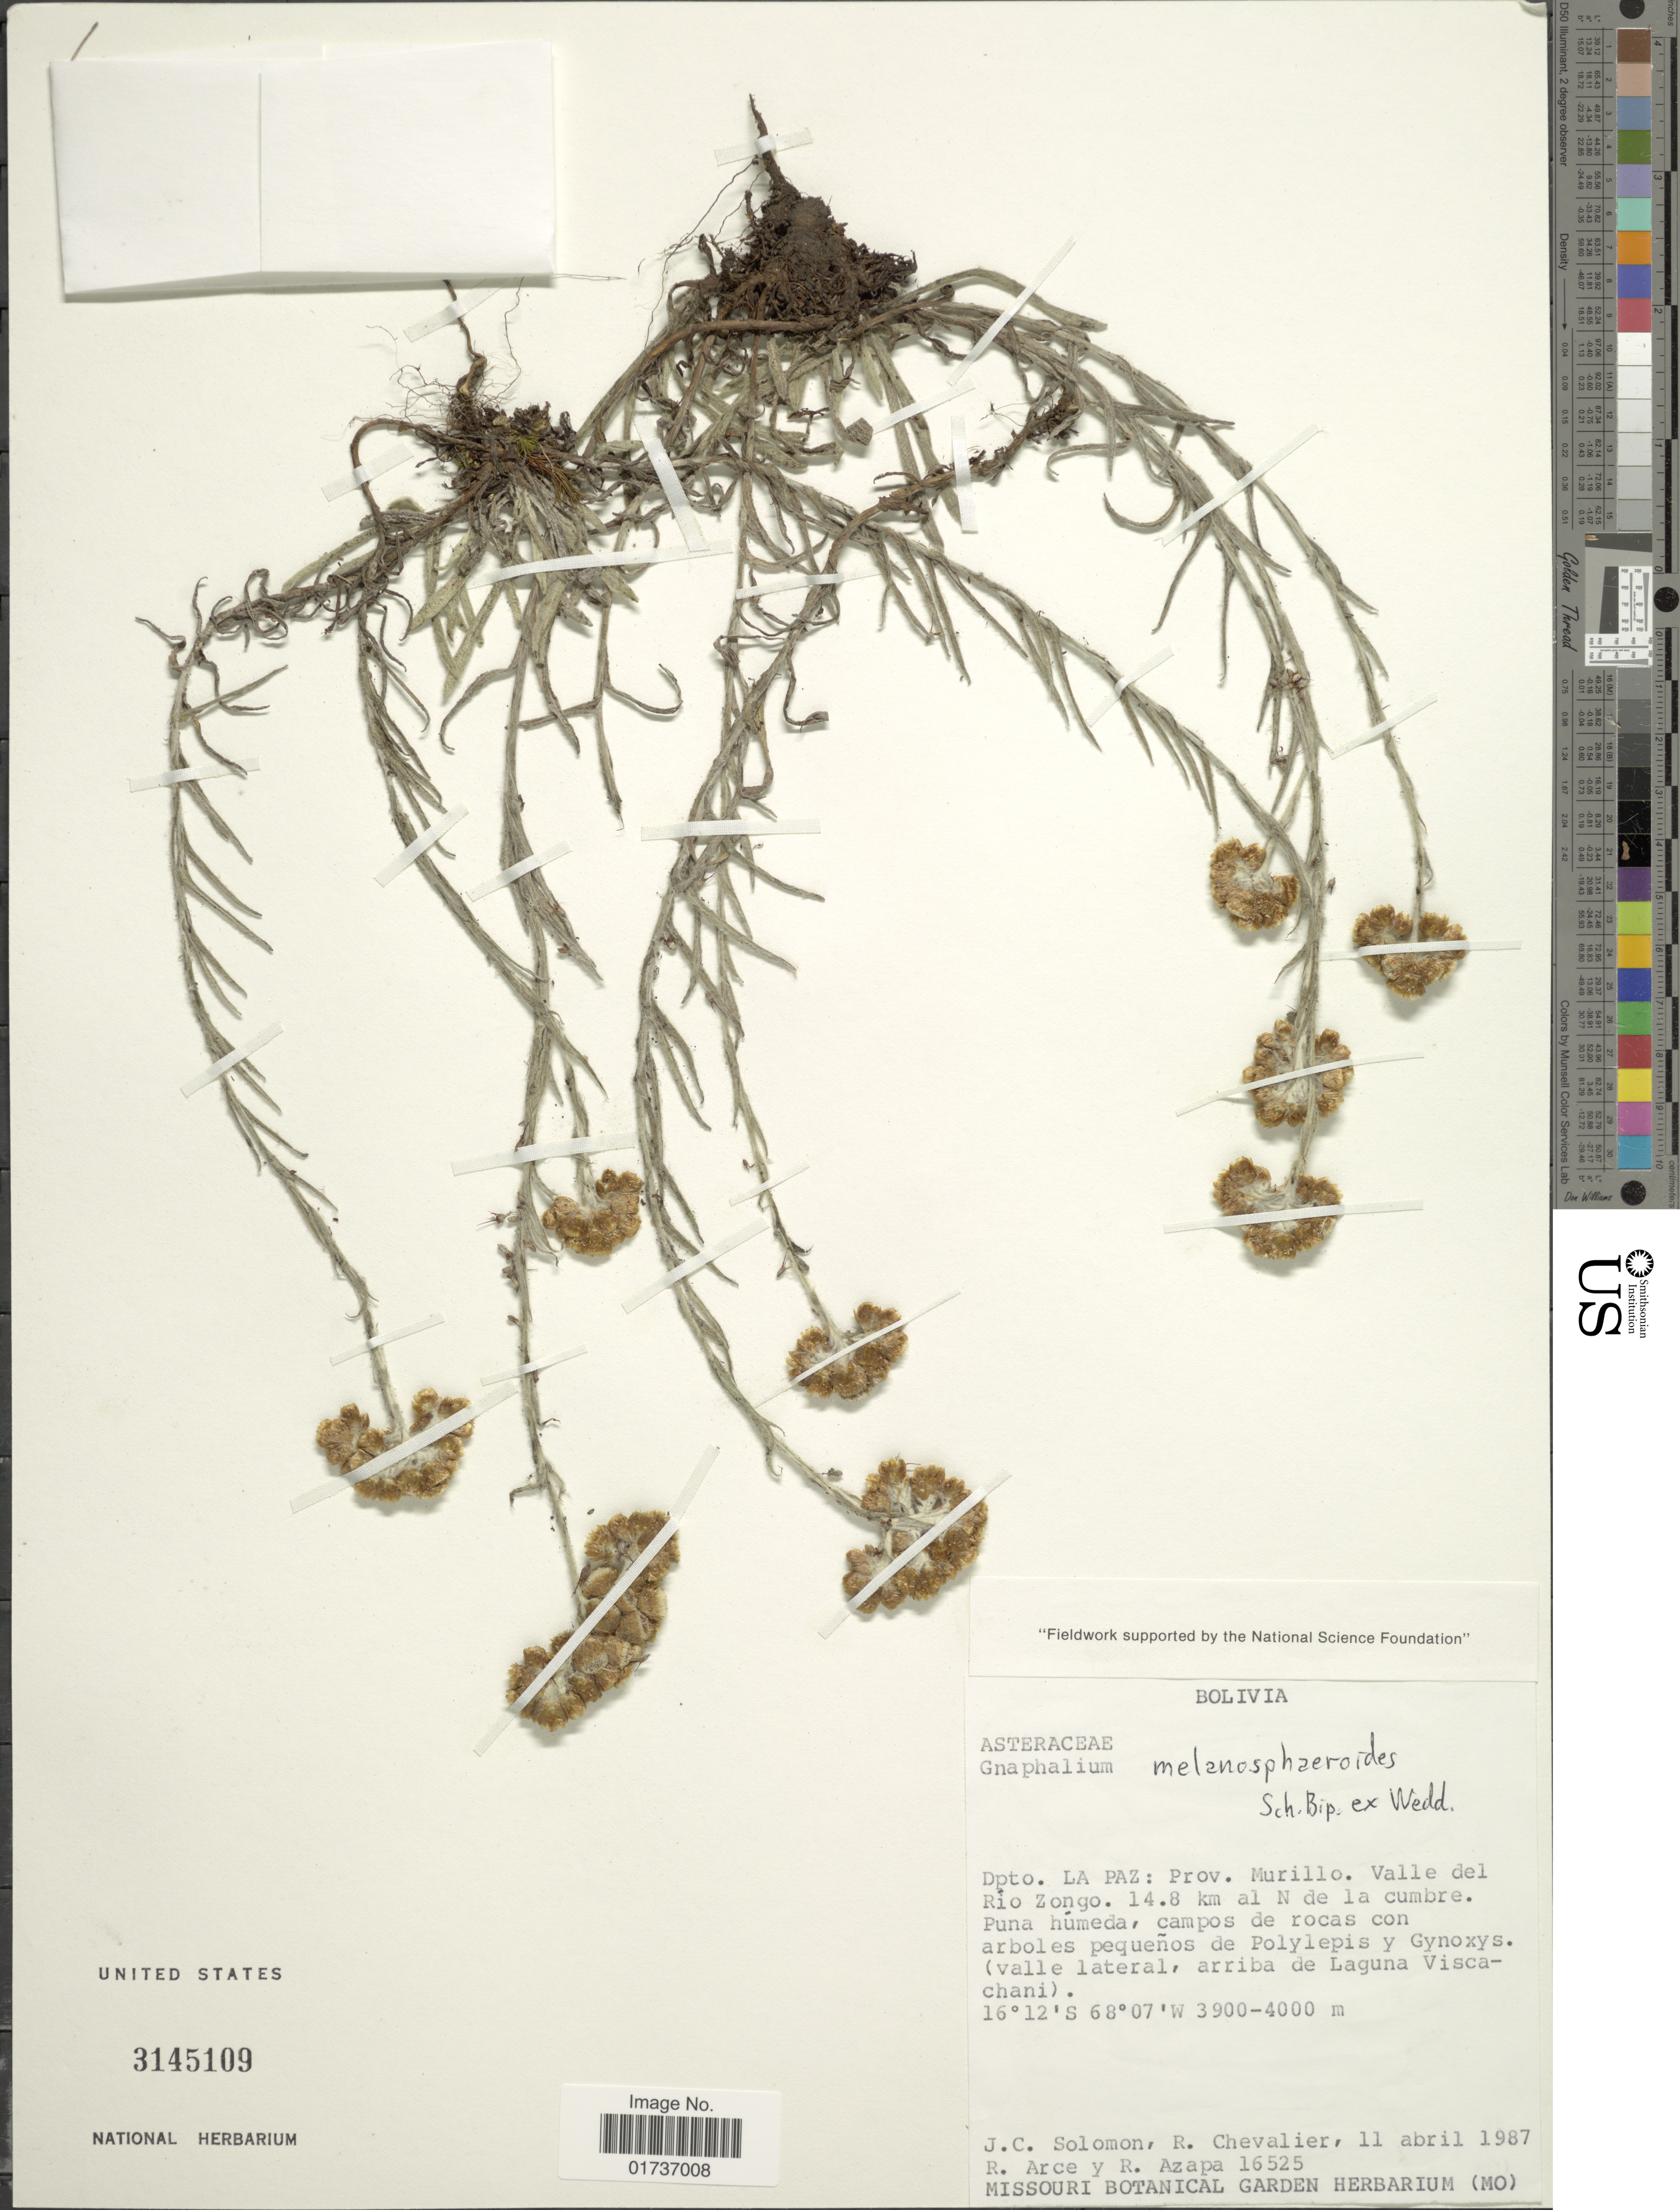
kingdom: Plantae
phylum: Tracheophyta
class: Magnoliopsida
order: Asterales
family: Asteraceae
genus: Gnaphalium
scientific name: Gnaphalium melanosphaeroides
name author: Sch. Bip. & Wedd.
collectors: J. C. Solomon, R. C. Chevalier, R. Arce & R. Azapa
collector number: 16525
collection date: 1987-04-11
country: Bolivia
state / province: La Paz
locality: Dpto La Paz, Prov. Murillo. Valle del Rio Zongo. 14.8 km al N de la cumbre. Puna húmeda, campos de rocas con arboles pequeños de Polylepis y Gynoxys. (valle lateral, arriba de Laguna Viscachani)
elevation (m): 3900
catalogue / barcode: US 3145109